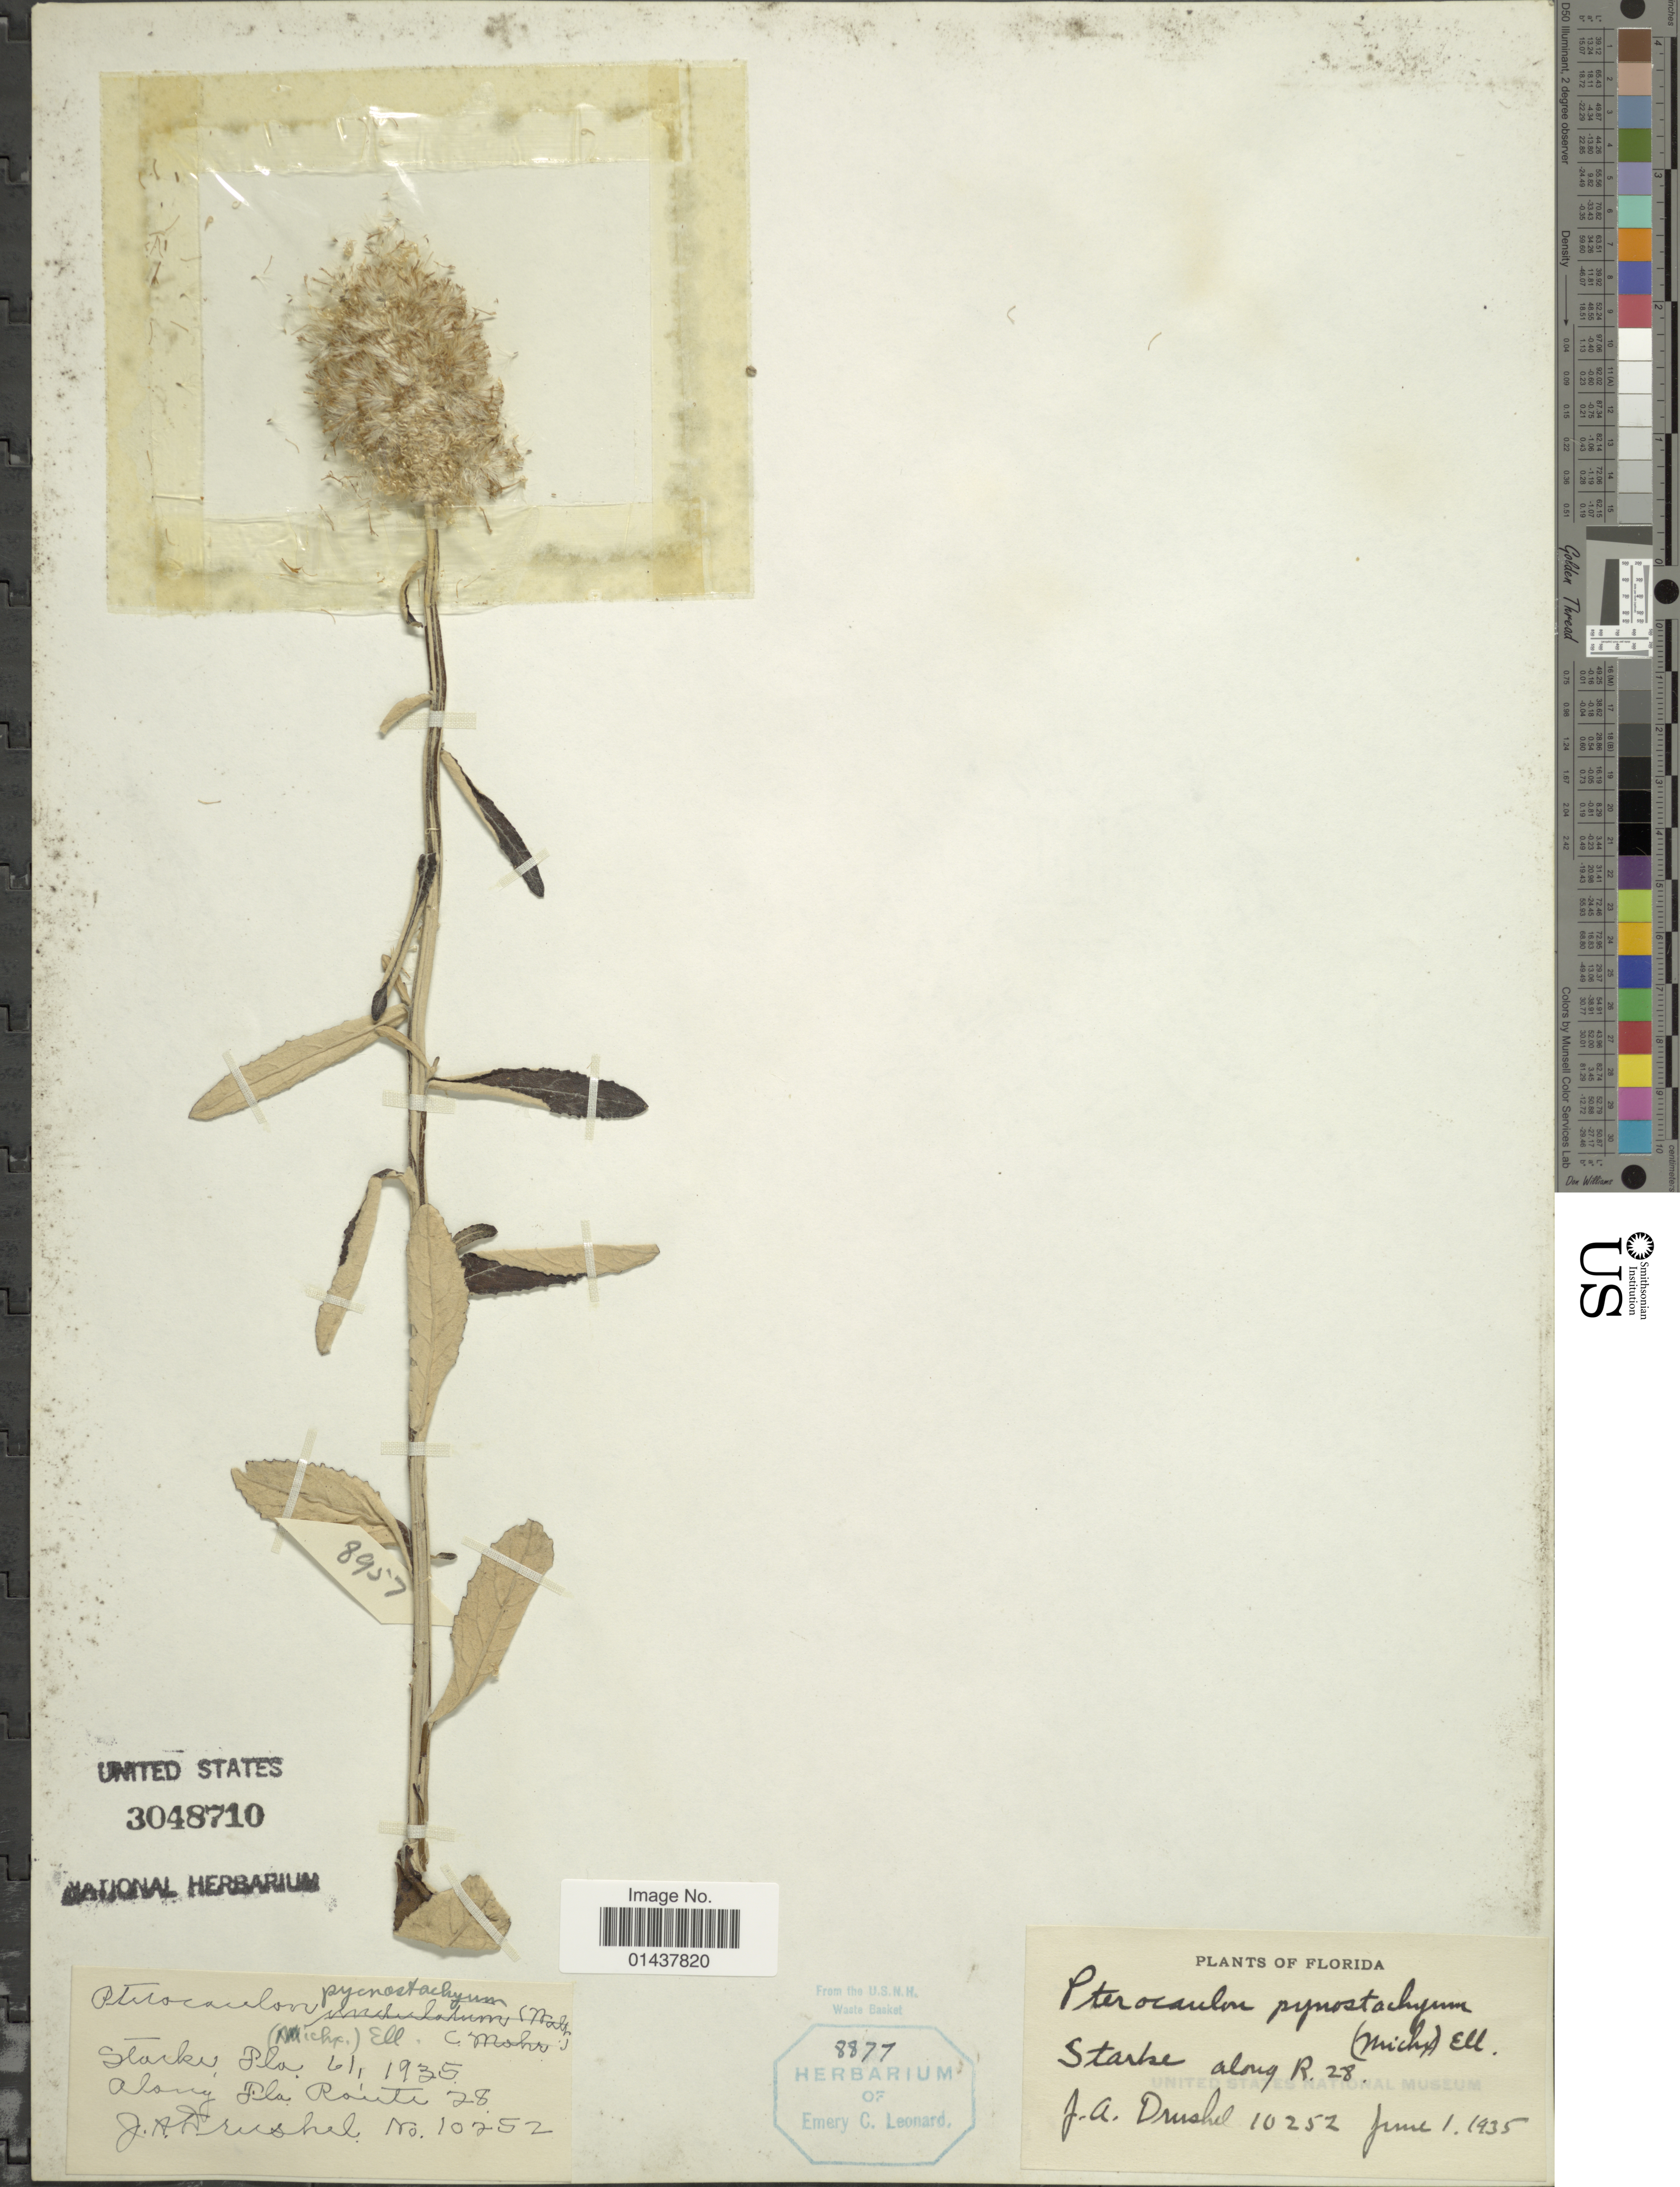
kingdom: Plantae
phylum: Tracheophyta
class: Magnoliopsida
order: Asterales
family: Asteraceae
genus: Pterocaulon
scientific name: Pterocaulon pycnostachyum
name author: (Michx.) Elliott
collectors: J. A. Drushel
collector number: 10252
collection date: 1935-06-01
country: United States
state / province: Florida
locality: Starke along R. 28, along Fla Route 28, Fla.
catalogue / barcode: US 3048710